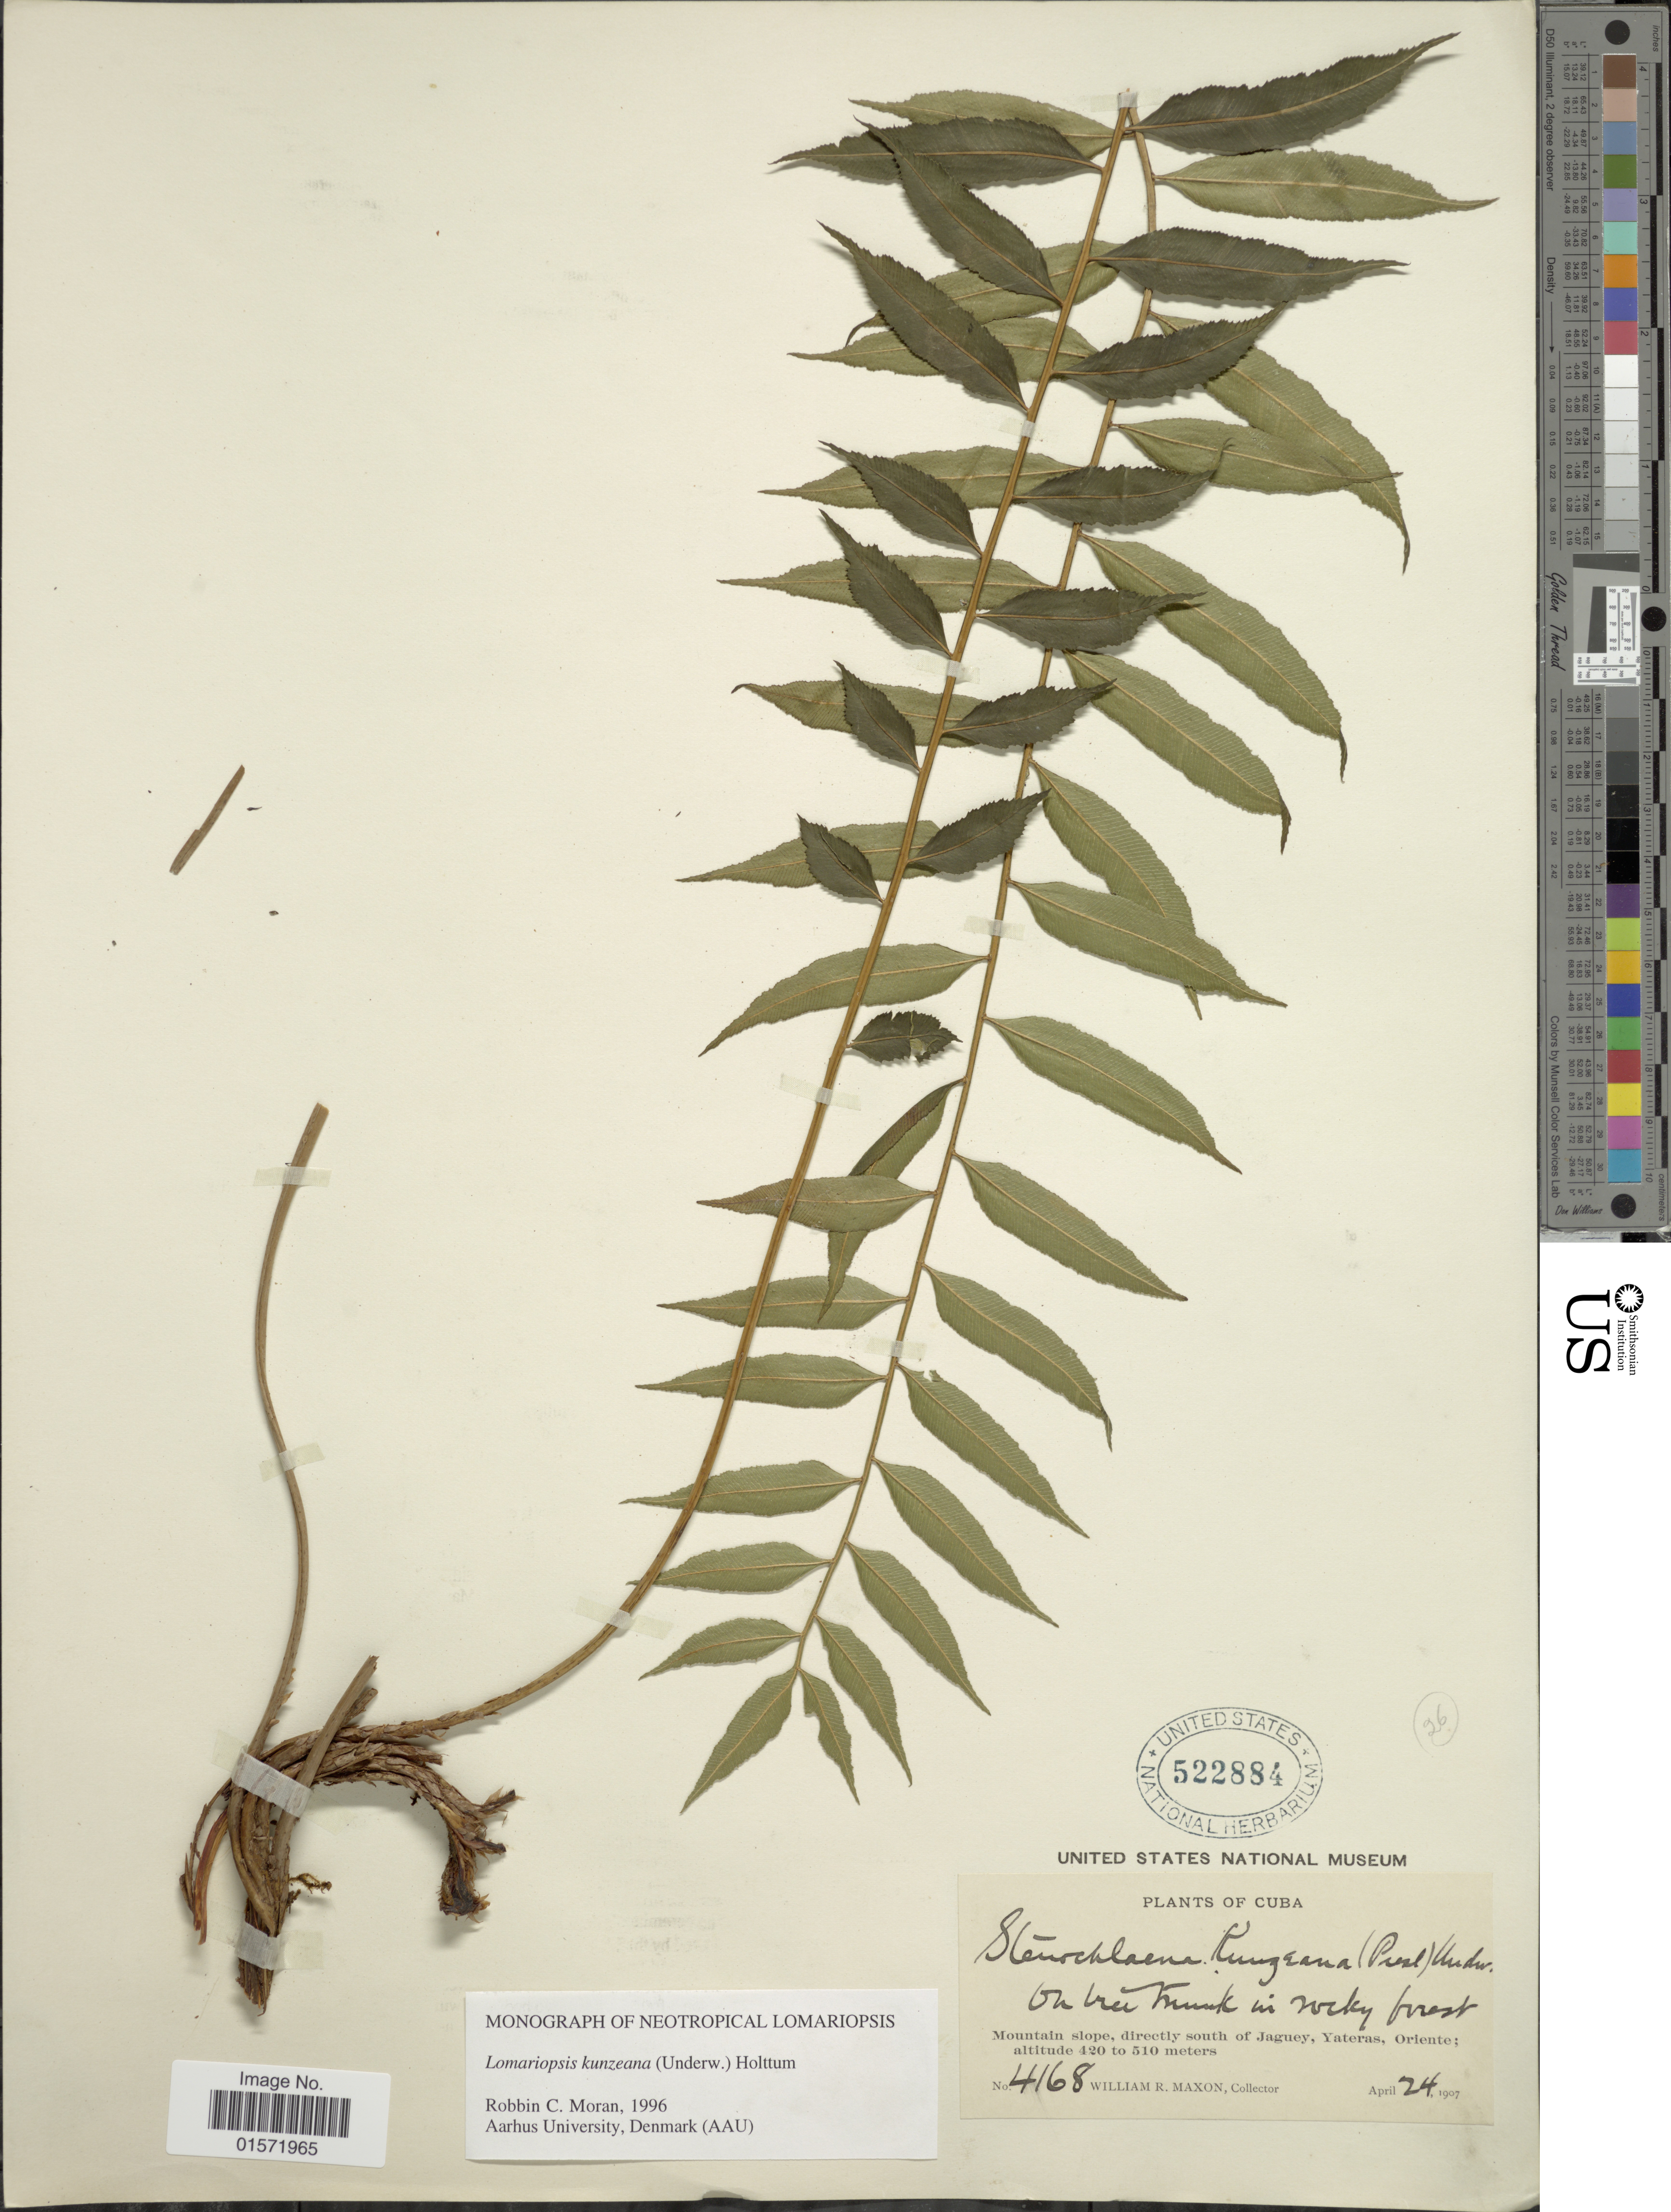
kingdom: Plantae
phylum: Tracheophyta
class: Polypodiopsida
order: Polypodiales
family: Lomariopsidaceae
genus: Lomariopsis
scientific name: Lomariopsis kunzeana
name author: (Underw.) Holttum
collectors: W. R. Maxon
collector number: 4168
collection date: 1907-04-24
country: Cuba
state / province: Oriente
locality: Mountain slope, directly south of Jaguey, Yateras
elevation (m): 420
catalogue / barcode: US 522884